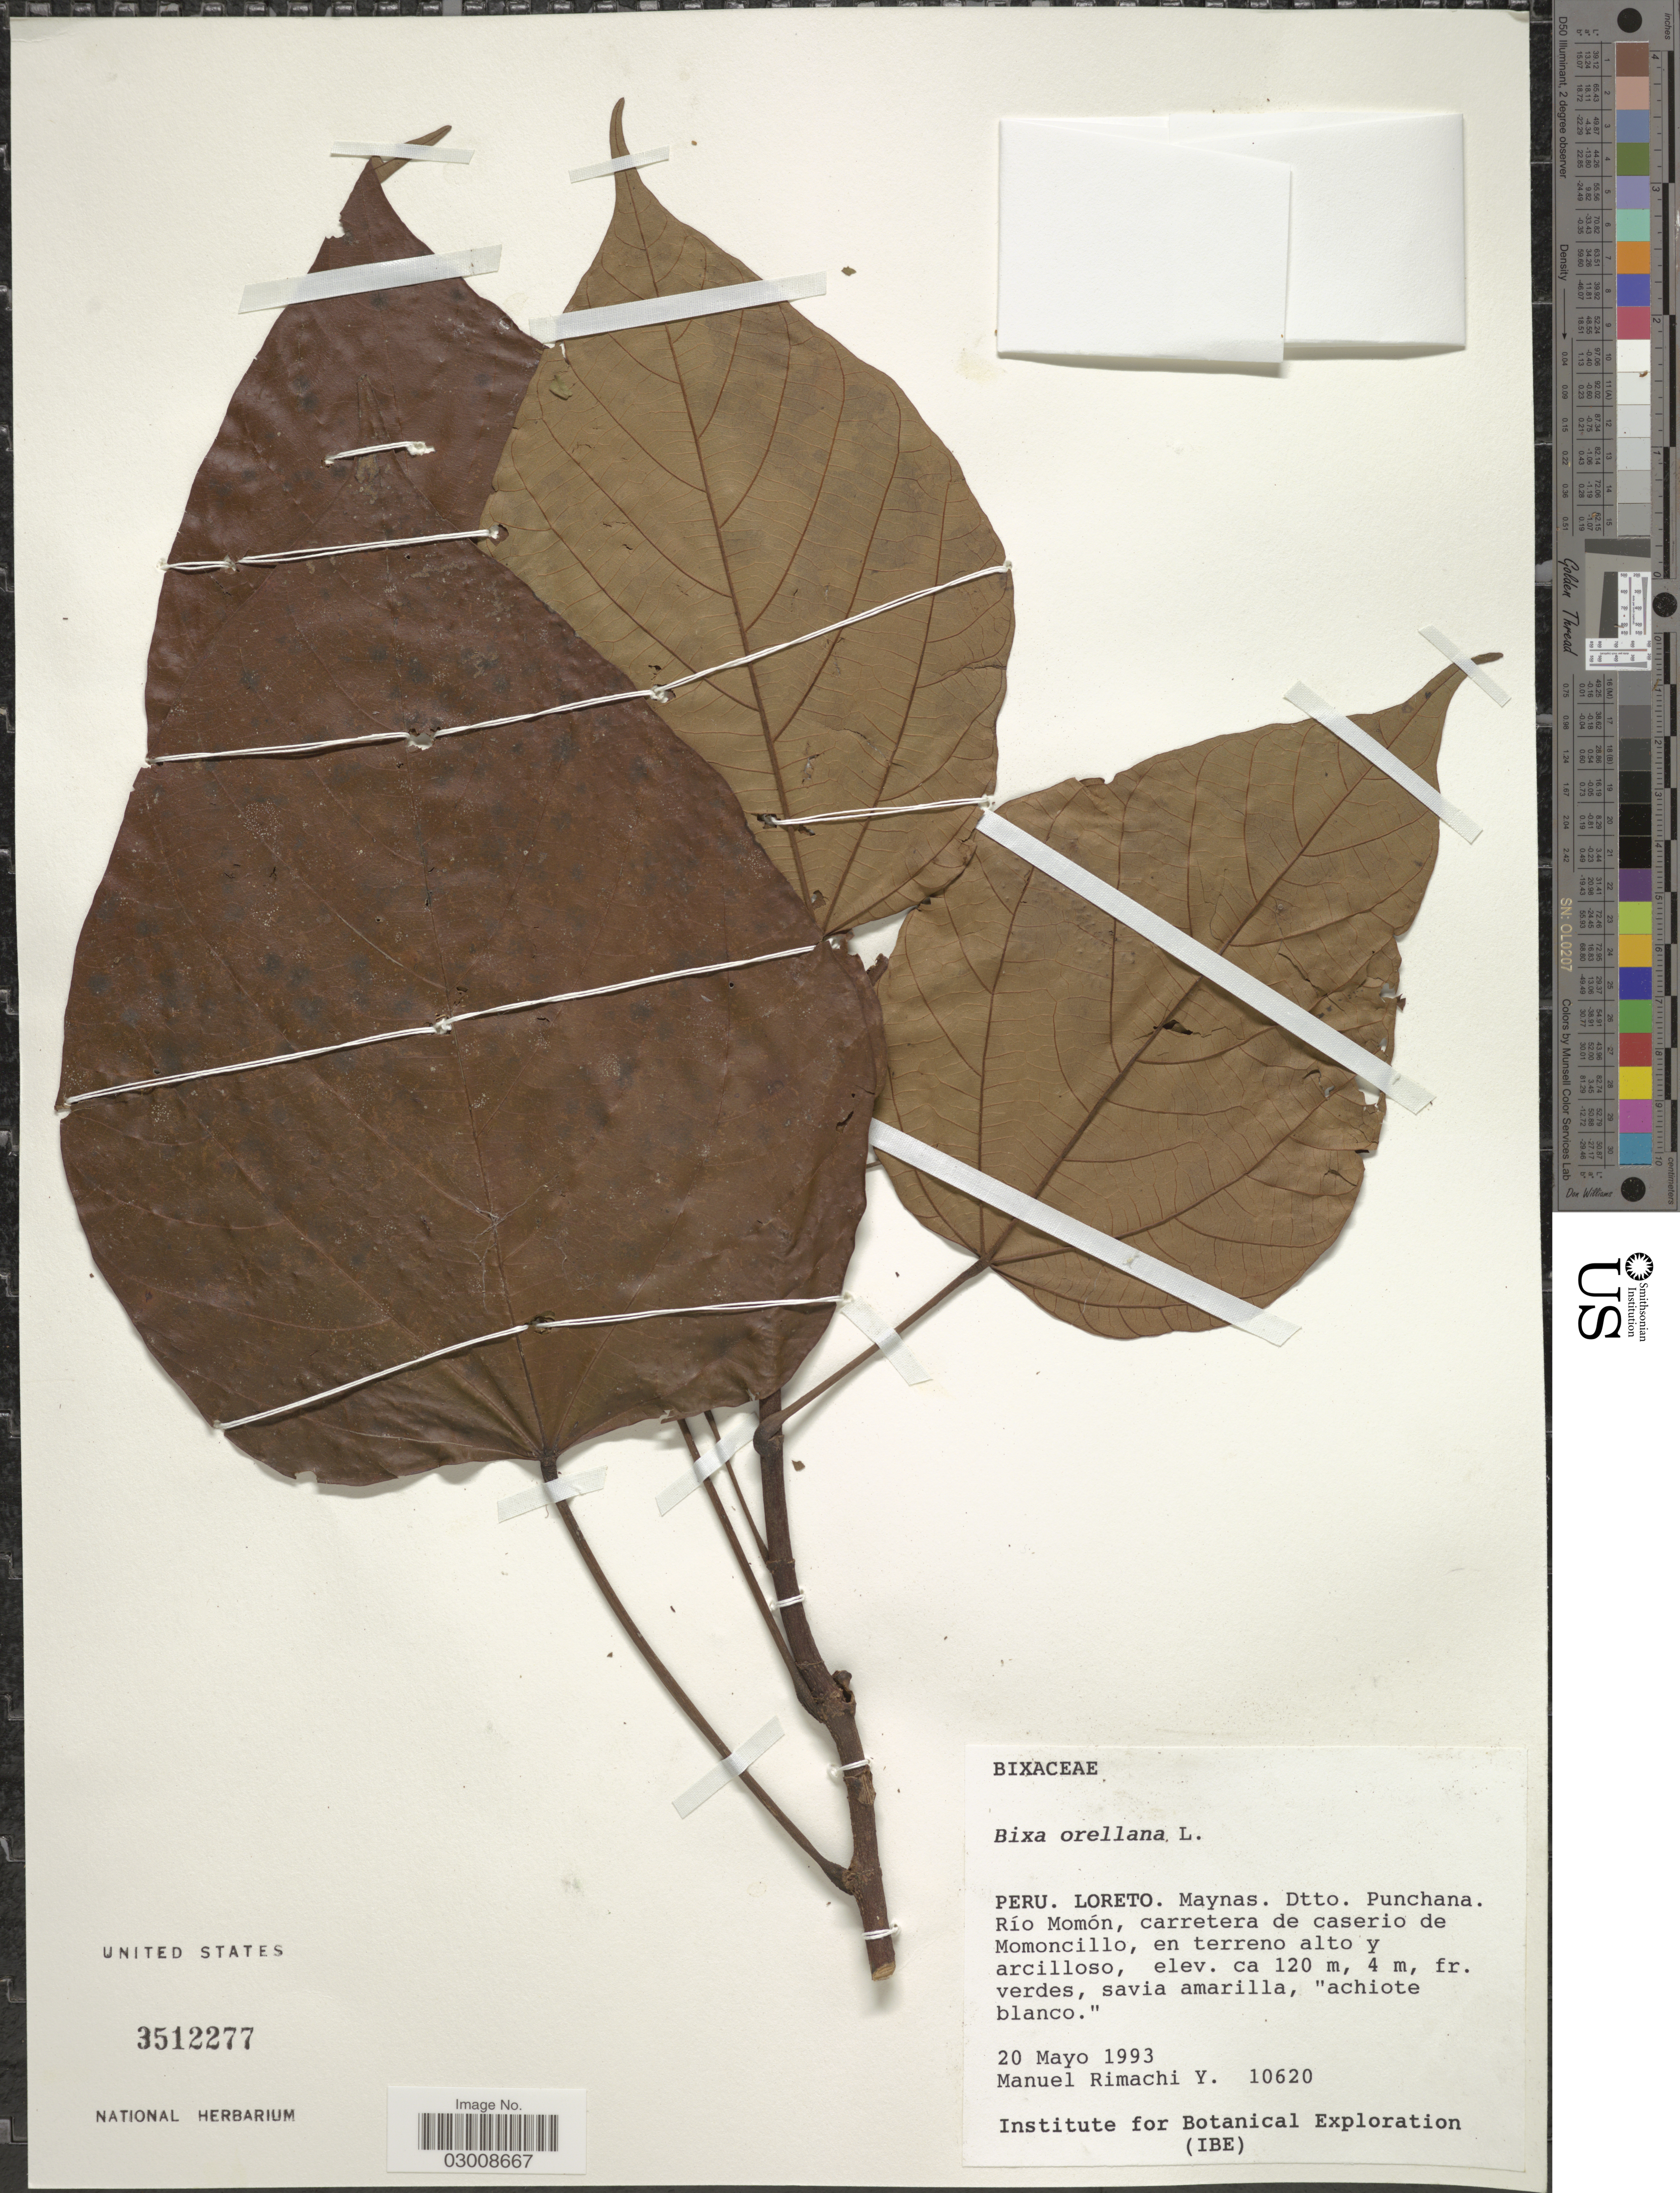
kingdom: Plantae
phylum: Tracheophyta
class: Magnoliopsida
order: Malvales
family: Bixaceae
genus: Bixa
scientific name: Bixa orellana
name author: L.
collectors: M. Rimachi Y.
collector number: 10620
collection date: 1993-05-20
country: Peru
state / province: Loreto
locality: Maynas, Dtto. Punchana, Río Momón, carretera de caserio de Momoncillo, en terreno alto y arcilloso.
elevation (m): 120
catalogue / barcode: US 3512277